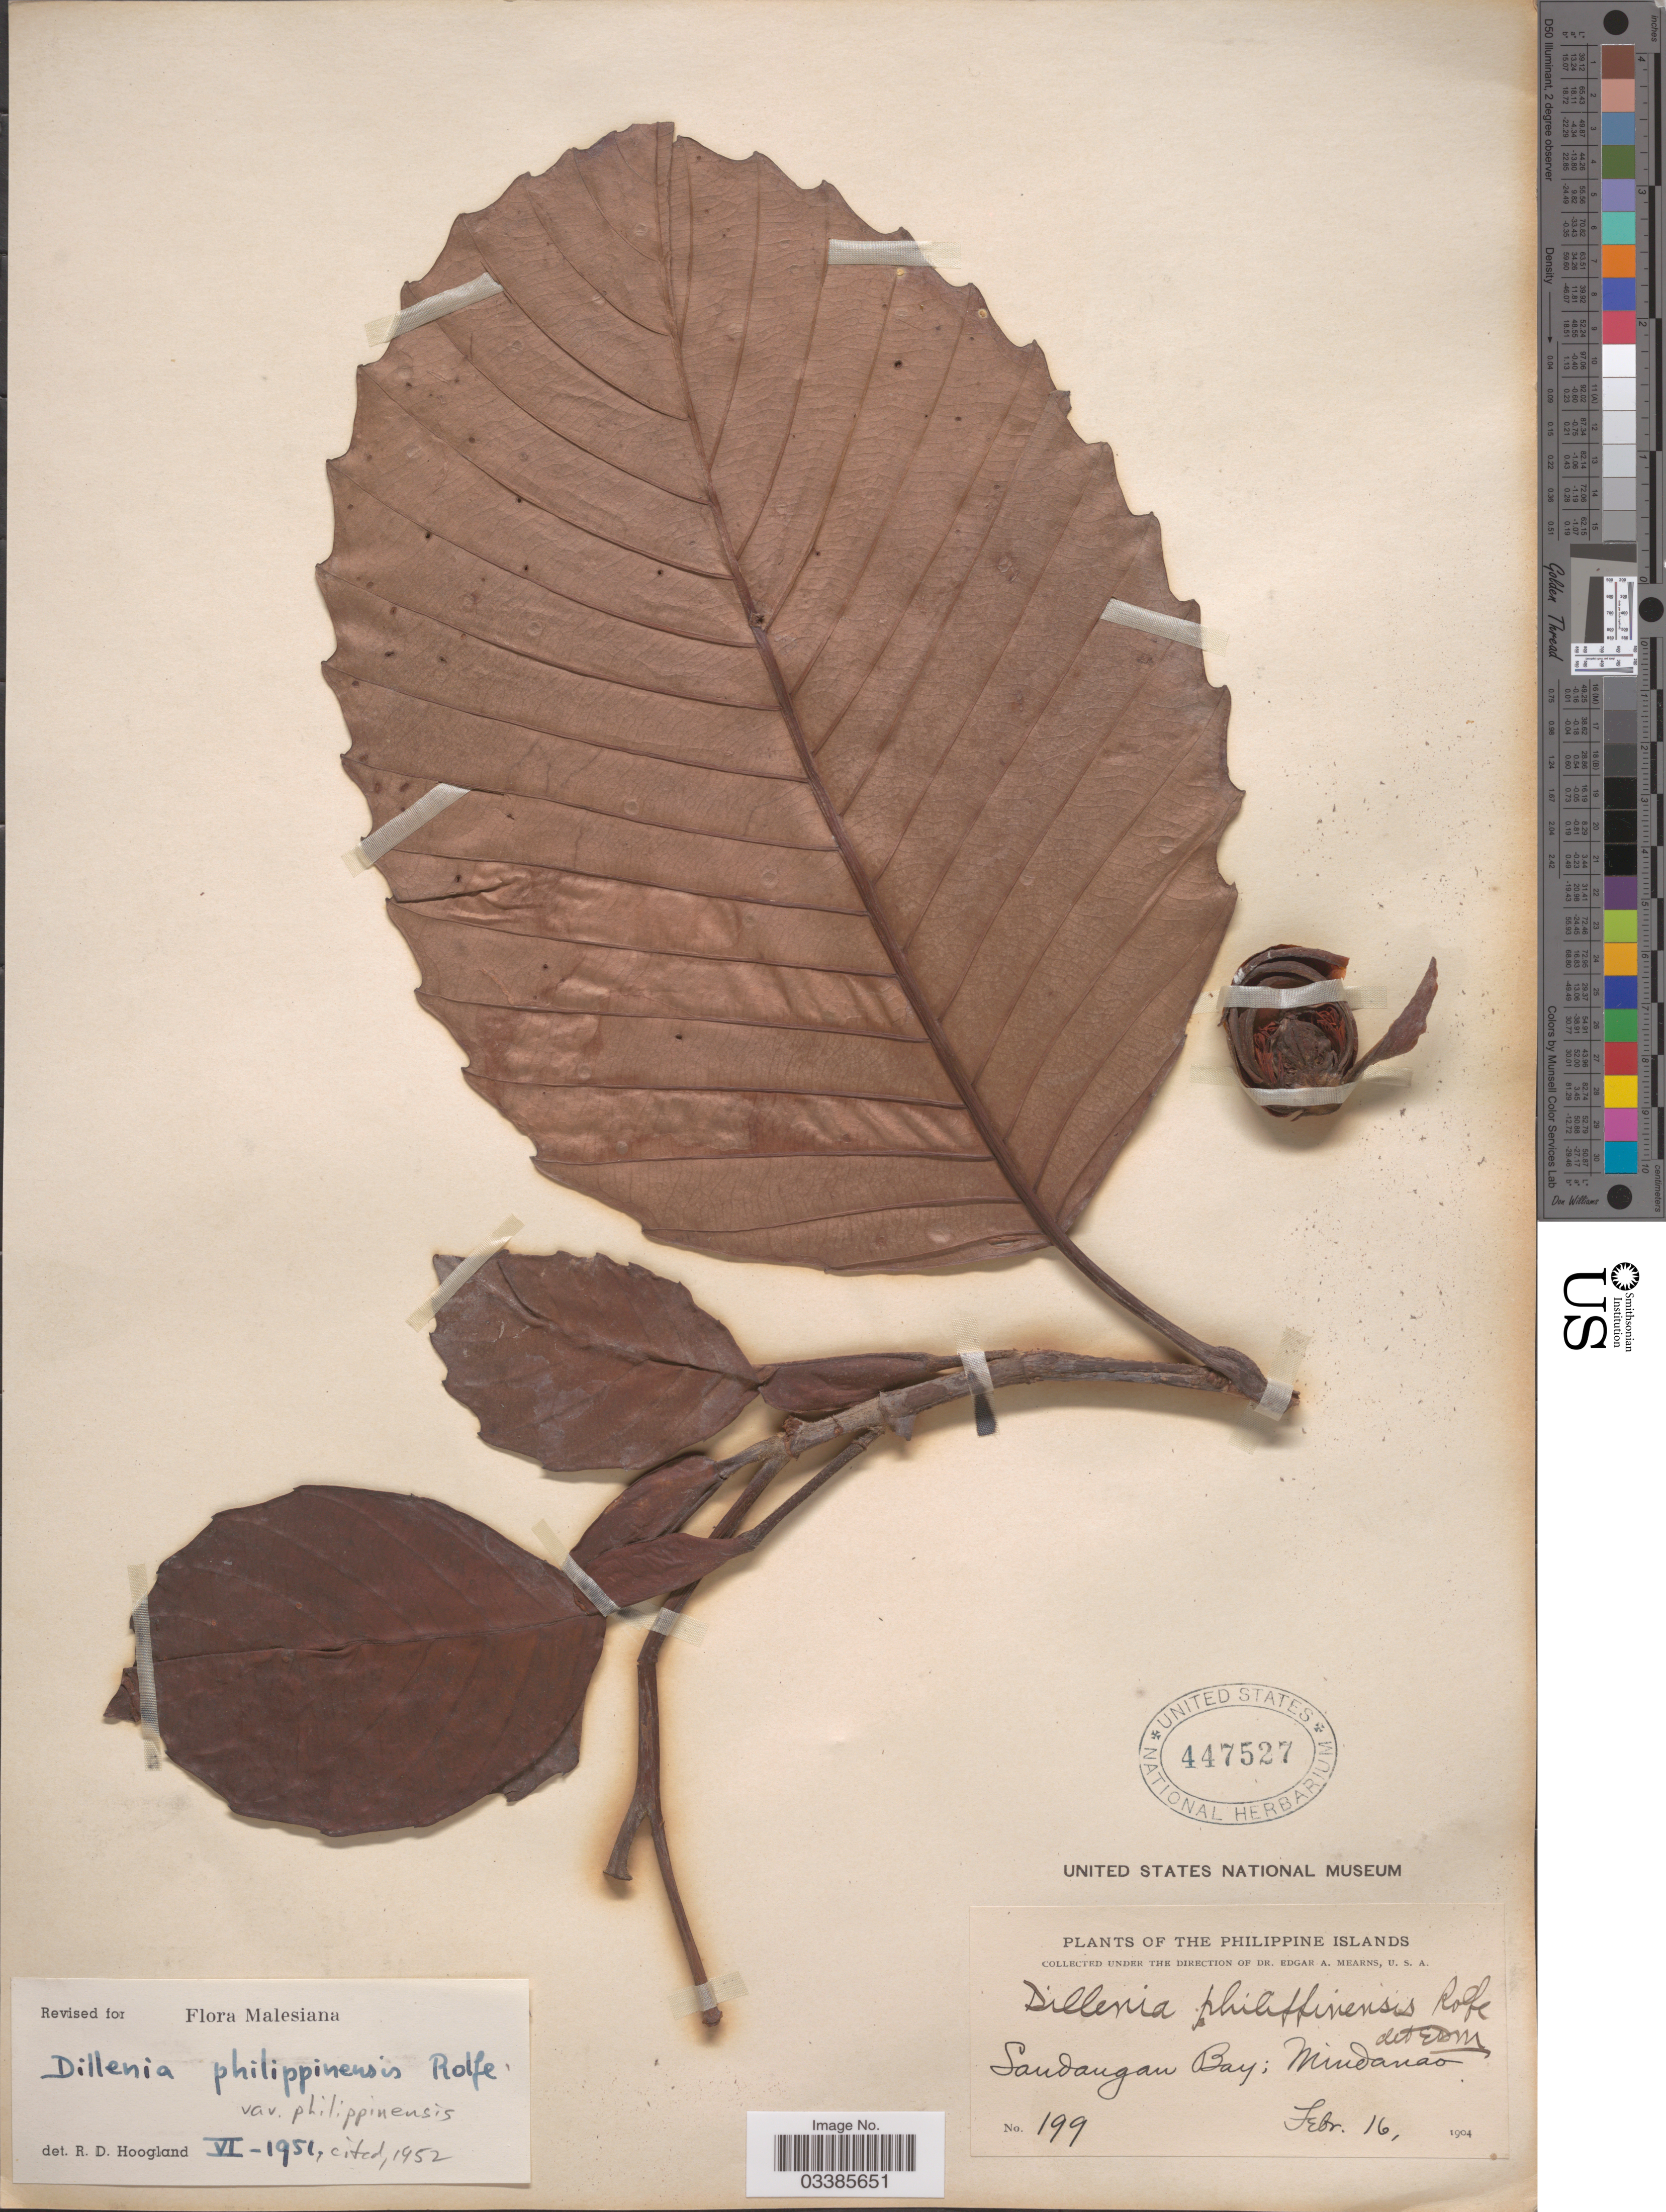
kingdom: Plantae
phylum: Tracheophyta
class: Magnoliopsida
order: Dilleniales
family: Dilleniaceae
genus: Dillenia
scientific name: Dillenia philippinensis var. philippinensis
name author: Rolfe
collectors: E. A. Mearns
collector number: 199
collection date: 1904-02-16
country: Philippines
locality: Sandangan Bay; Mindanao.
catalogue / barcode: US 447527